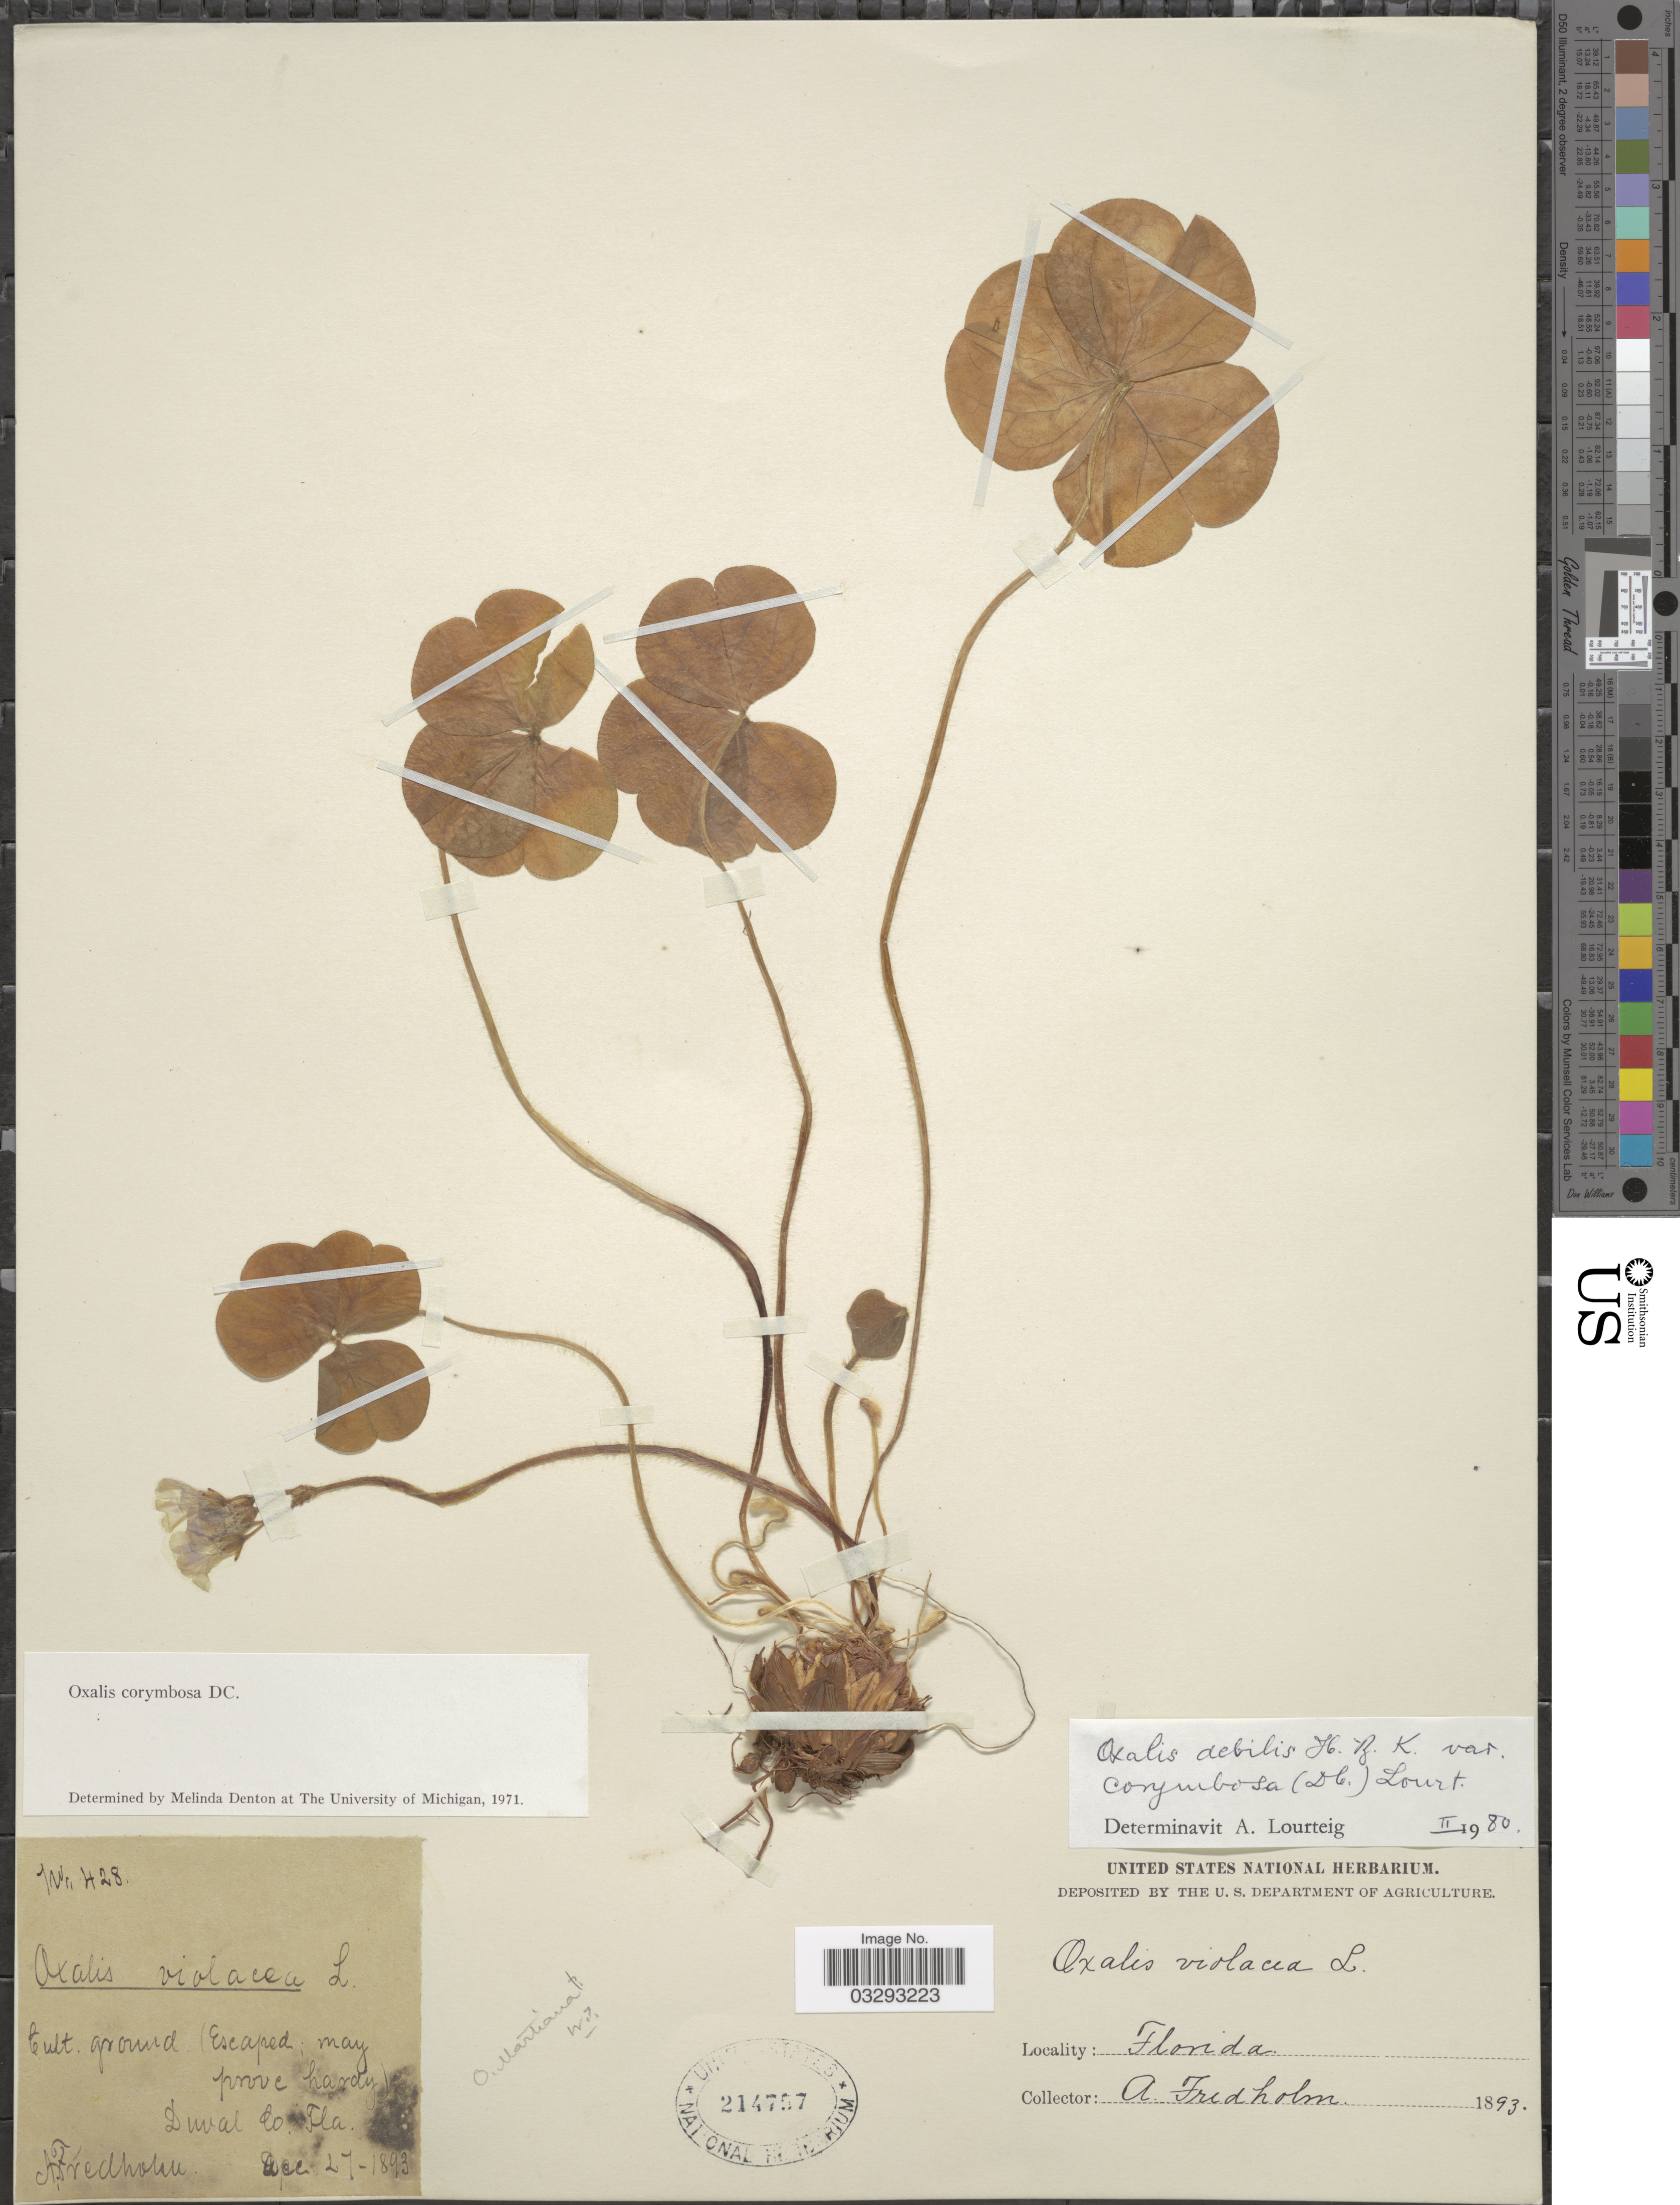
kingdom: Plantae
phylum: Tracheophyta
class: Magnoliopsida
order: Oxalidales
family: Oxalidaceae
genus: Oxalis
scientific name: Oxalis debilis var. corymbosa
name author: (DC.) Lourteig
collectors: A. Fredholm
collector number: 428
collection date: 1893-12-27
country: United States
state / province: Florida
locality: Duval Co.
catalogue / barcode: US 214757